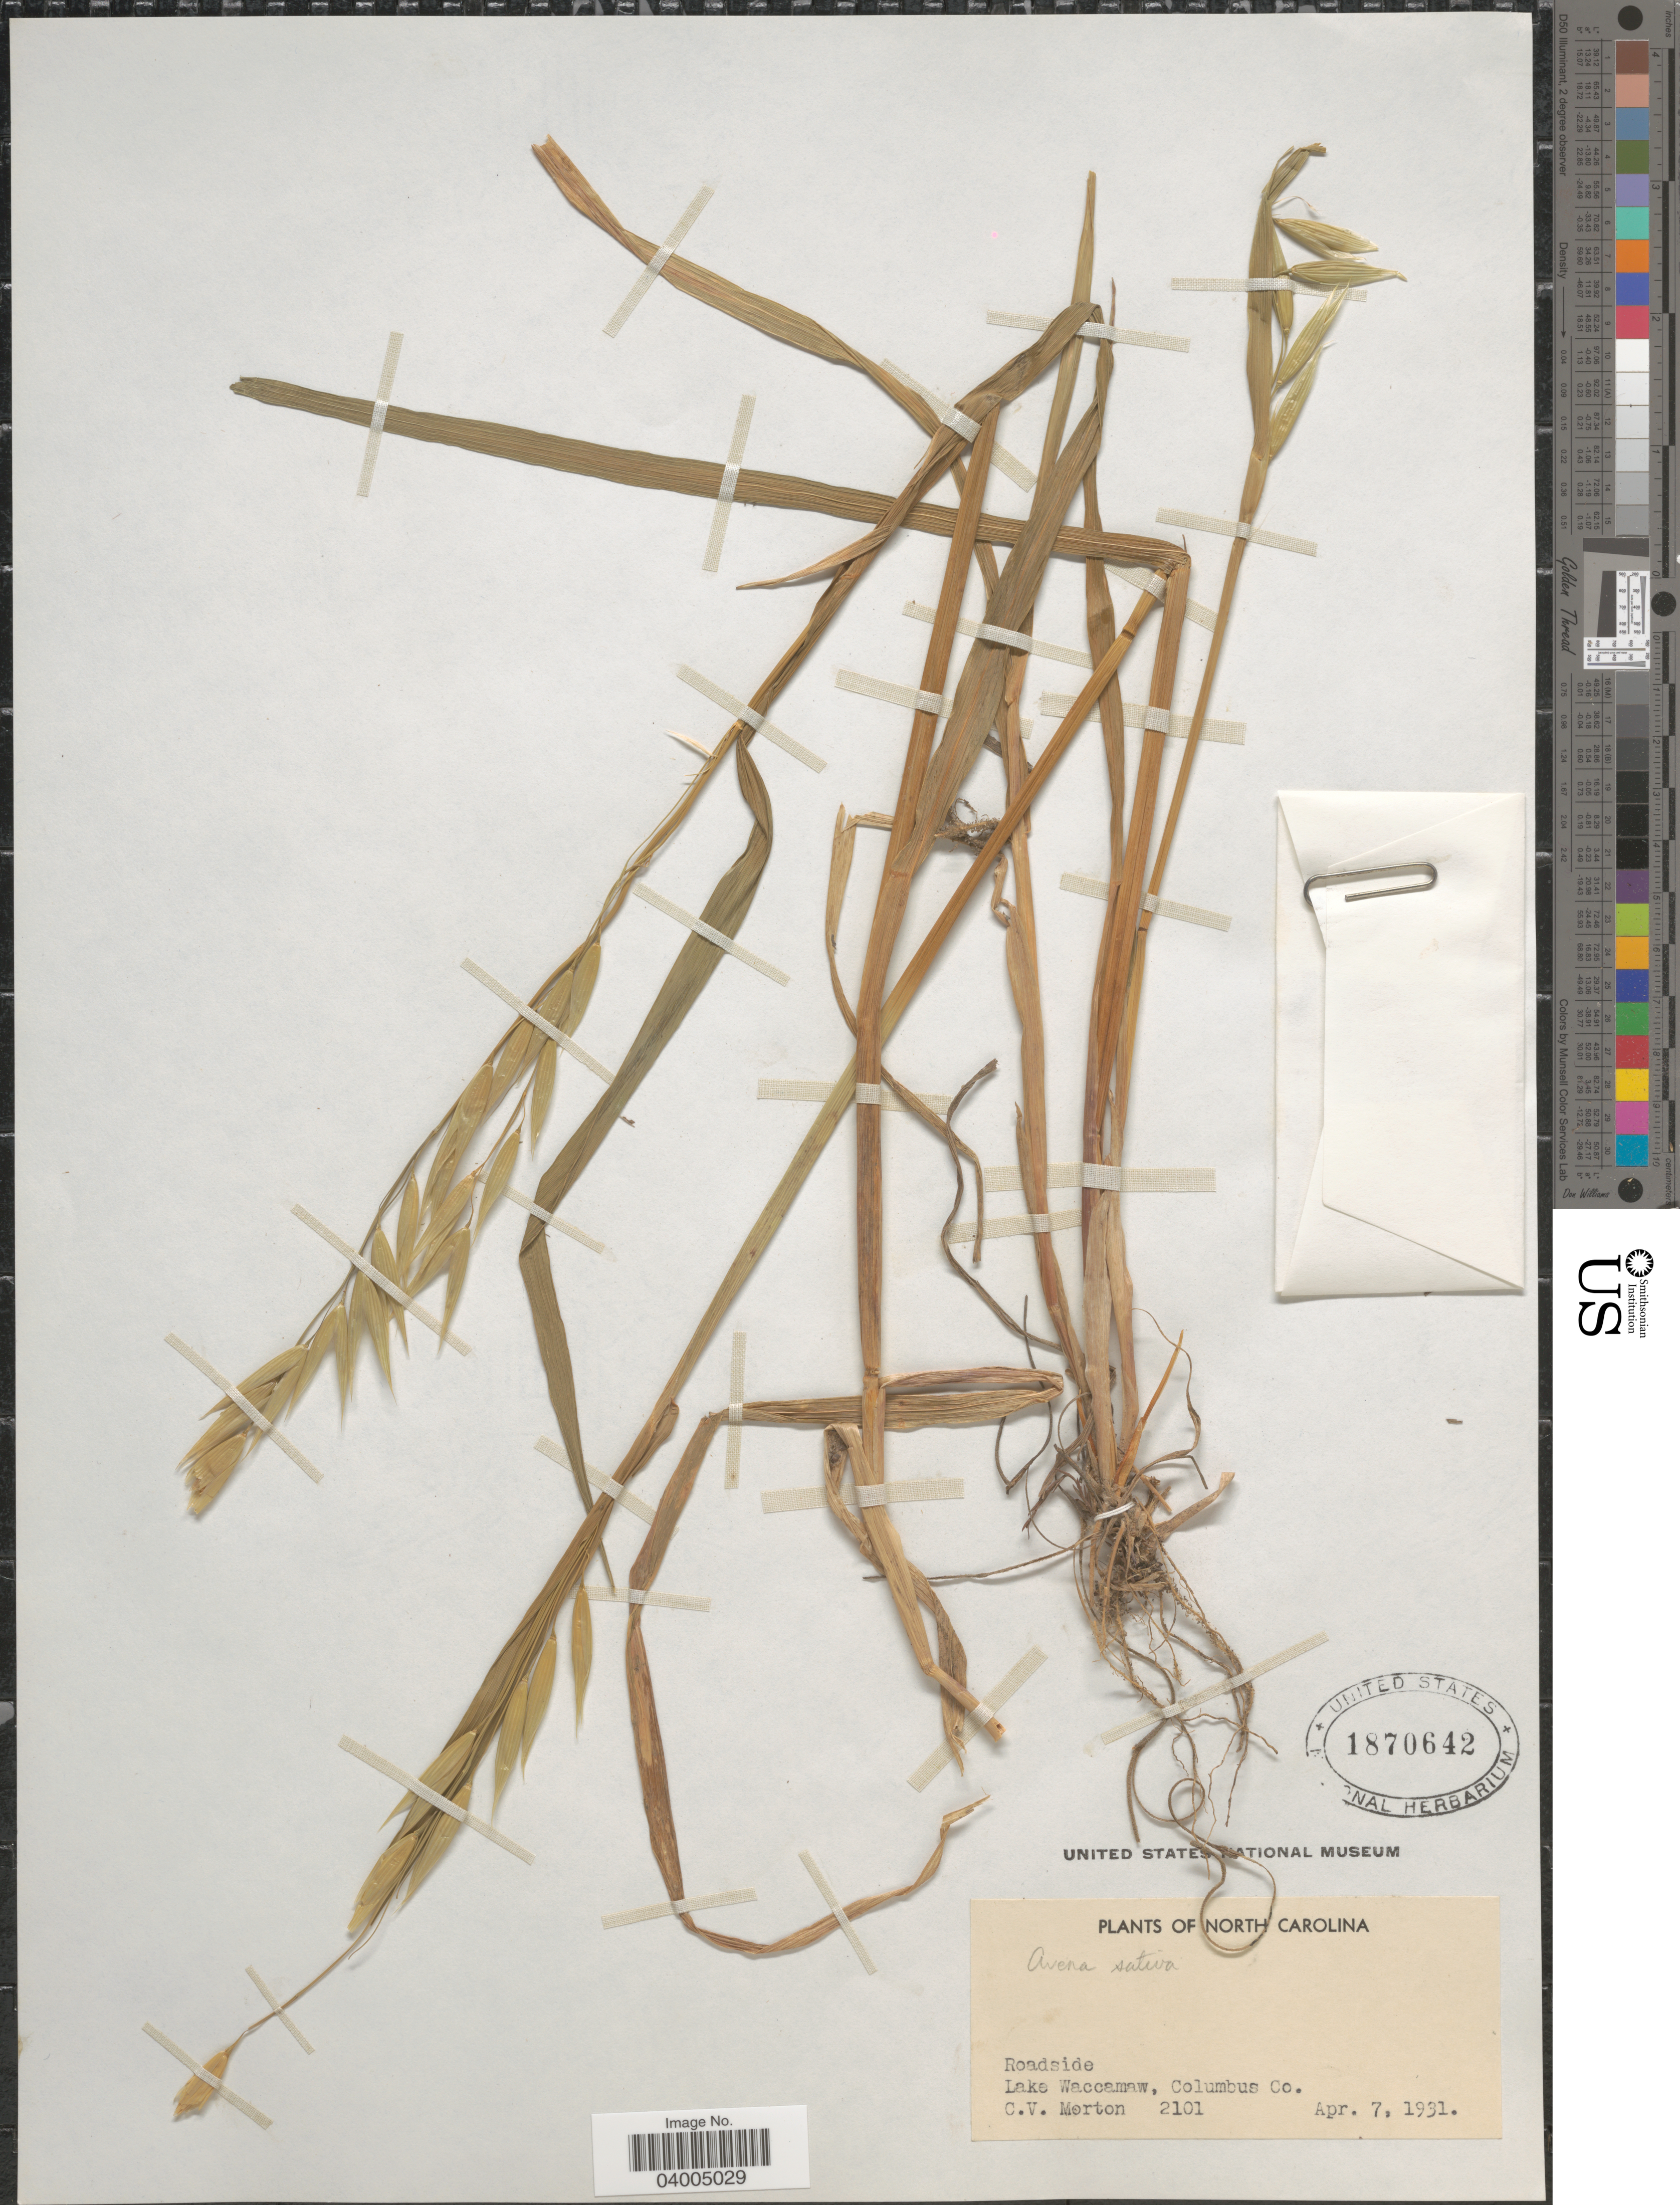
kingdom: Plantae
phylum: Tracheophyta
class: Liliopsida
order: Poales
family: Poaceae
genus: Avena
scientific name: Avena sativa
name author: L.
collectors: C. V. Morton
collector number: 2101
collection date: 1931-04-07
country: United States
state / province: North Carolina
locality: Lake Waccamaw, Columbus Co.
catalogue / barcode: US 1870642